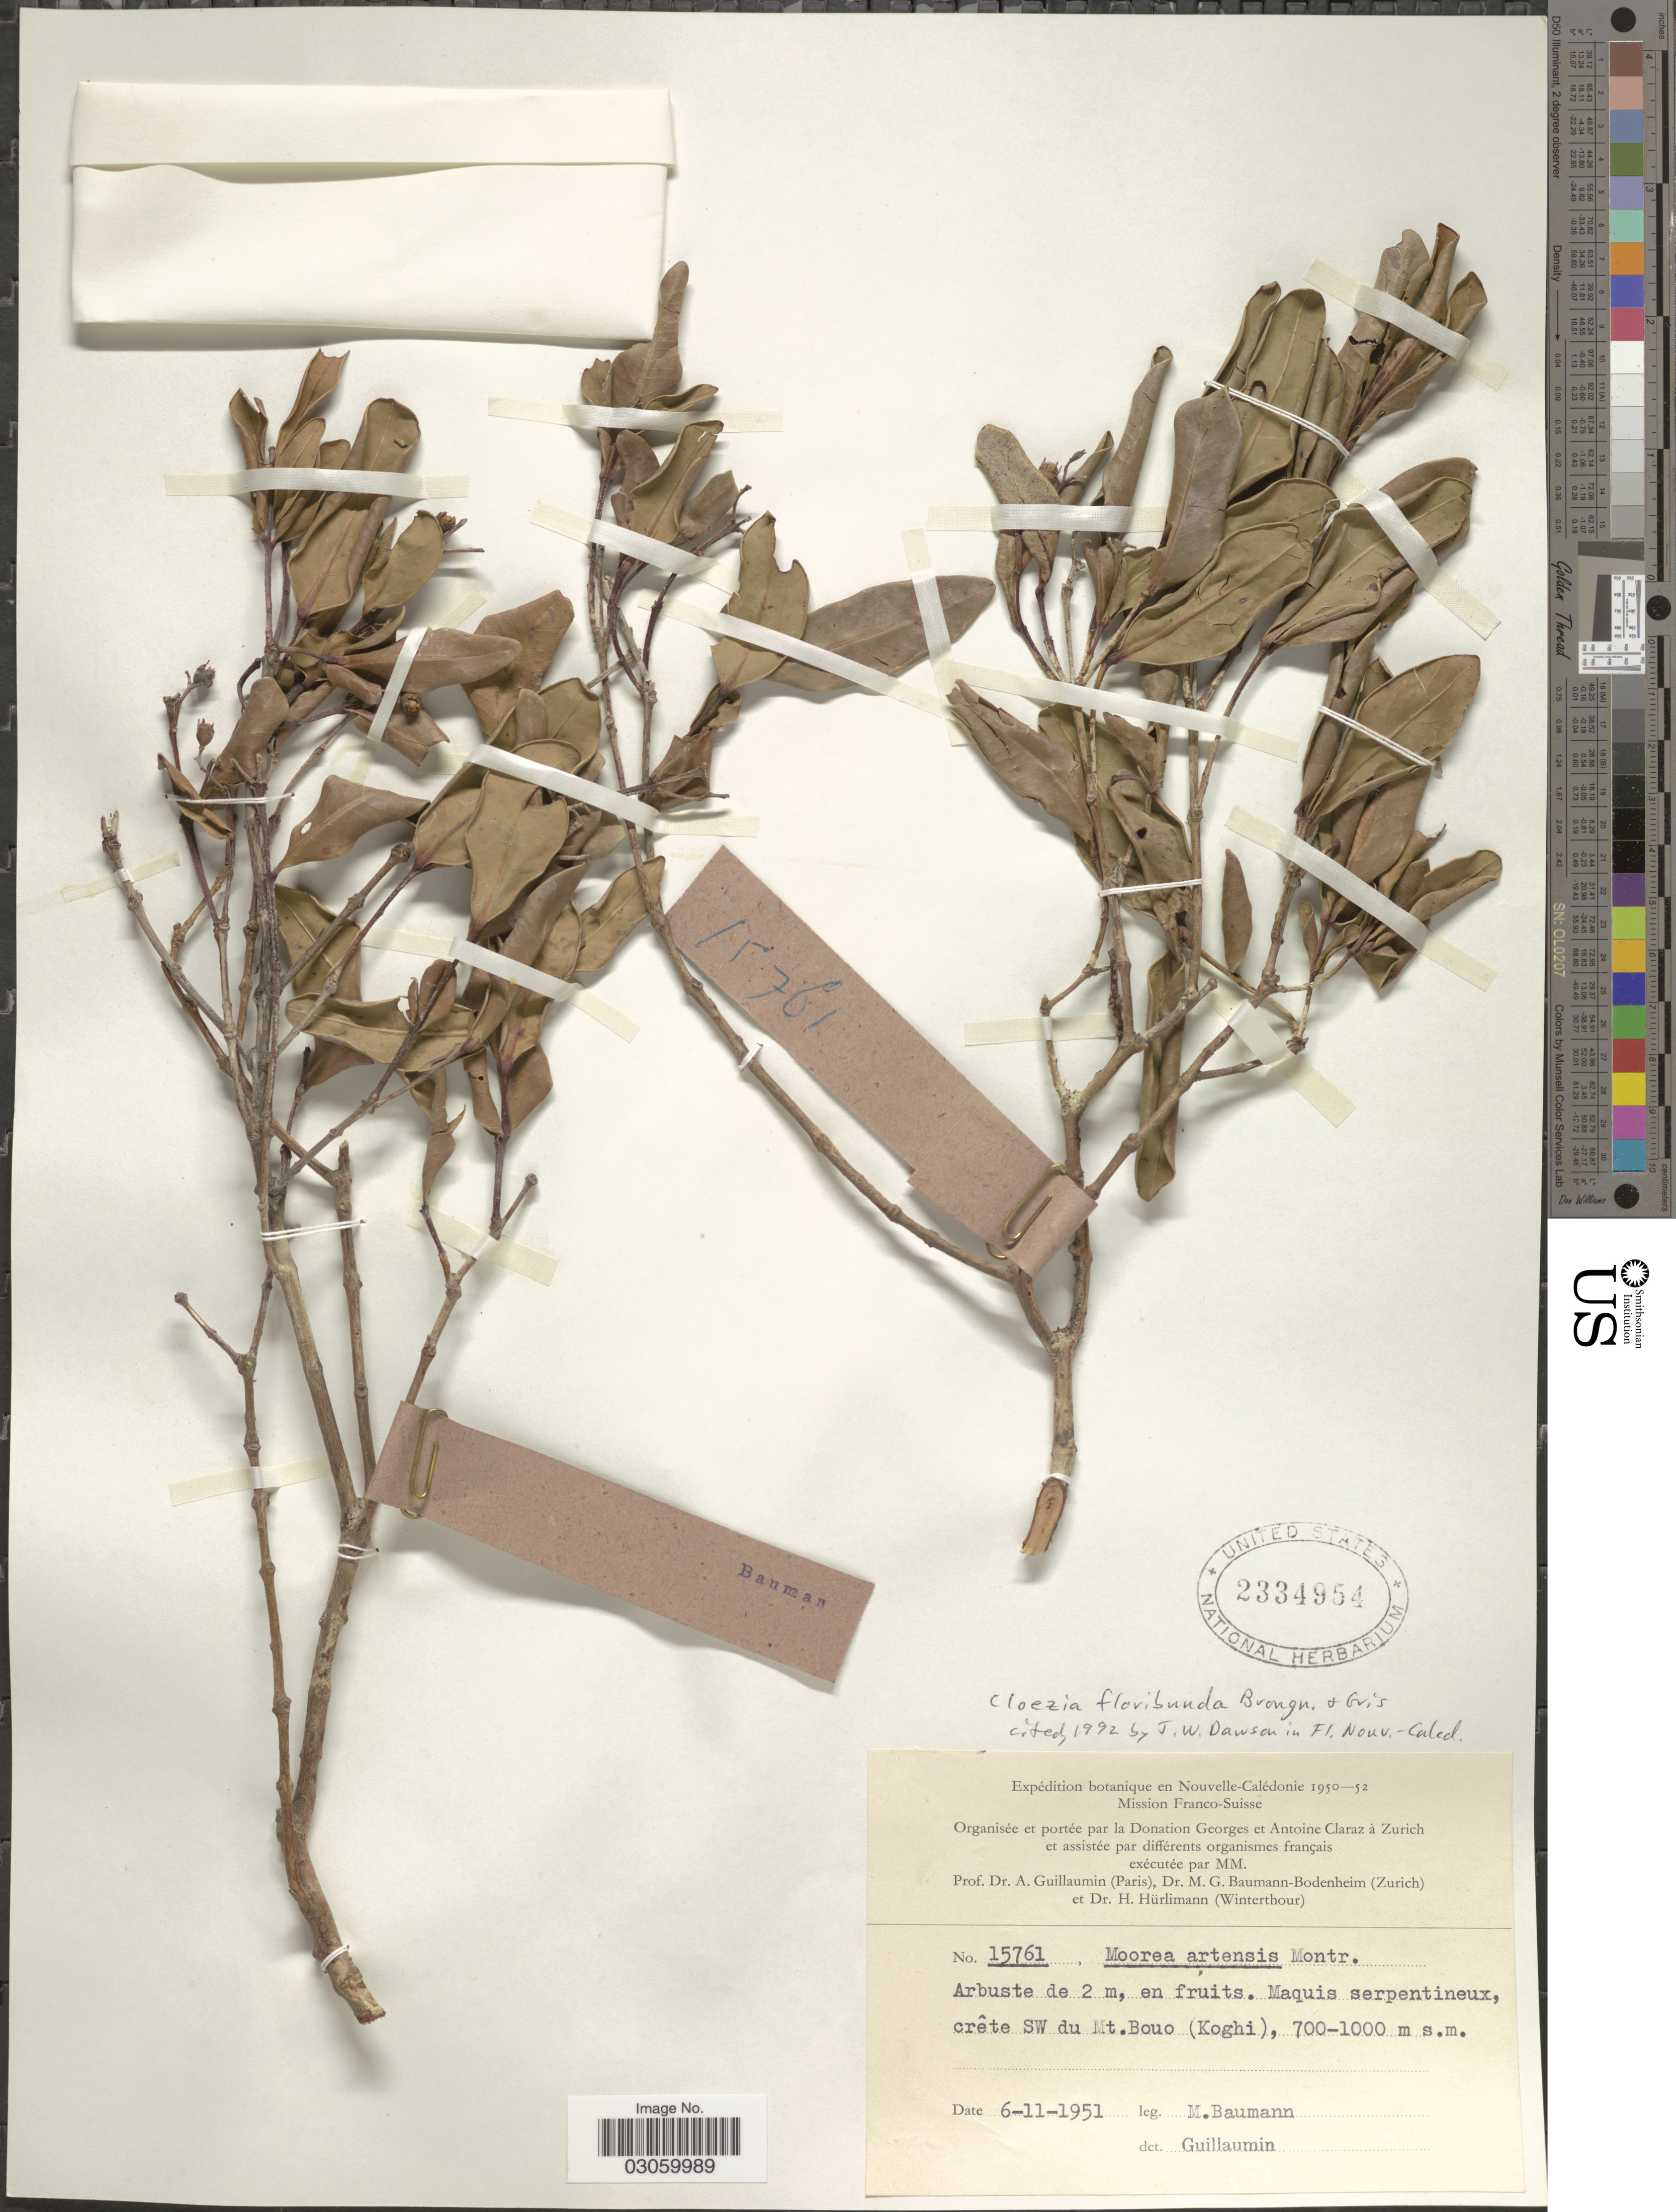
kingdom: Plantae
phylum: Tracheophyta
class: Magnoliopsida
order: Myrtales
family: Myrtaceae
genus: Cloezia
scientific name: Cloezia floribunda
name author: Brongn. & Gris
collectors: M. Baumann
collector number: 15761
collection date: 1951-11-06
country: New Caledonia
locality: Nouvelle-Calédonie, Maquis serpentineux, crête SW du Mt. Bono (Koghi).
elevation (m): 700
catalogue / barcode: US 2334954